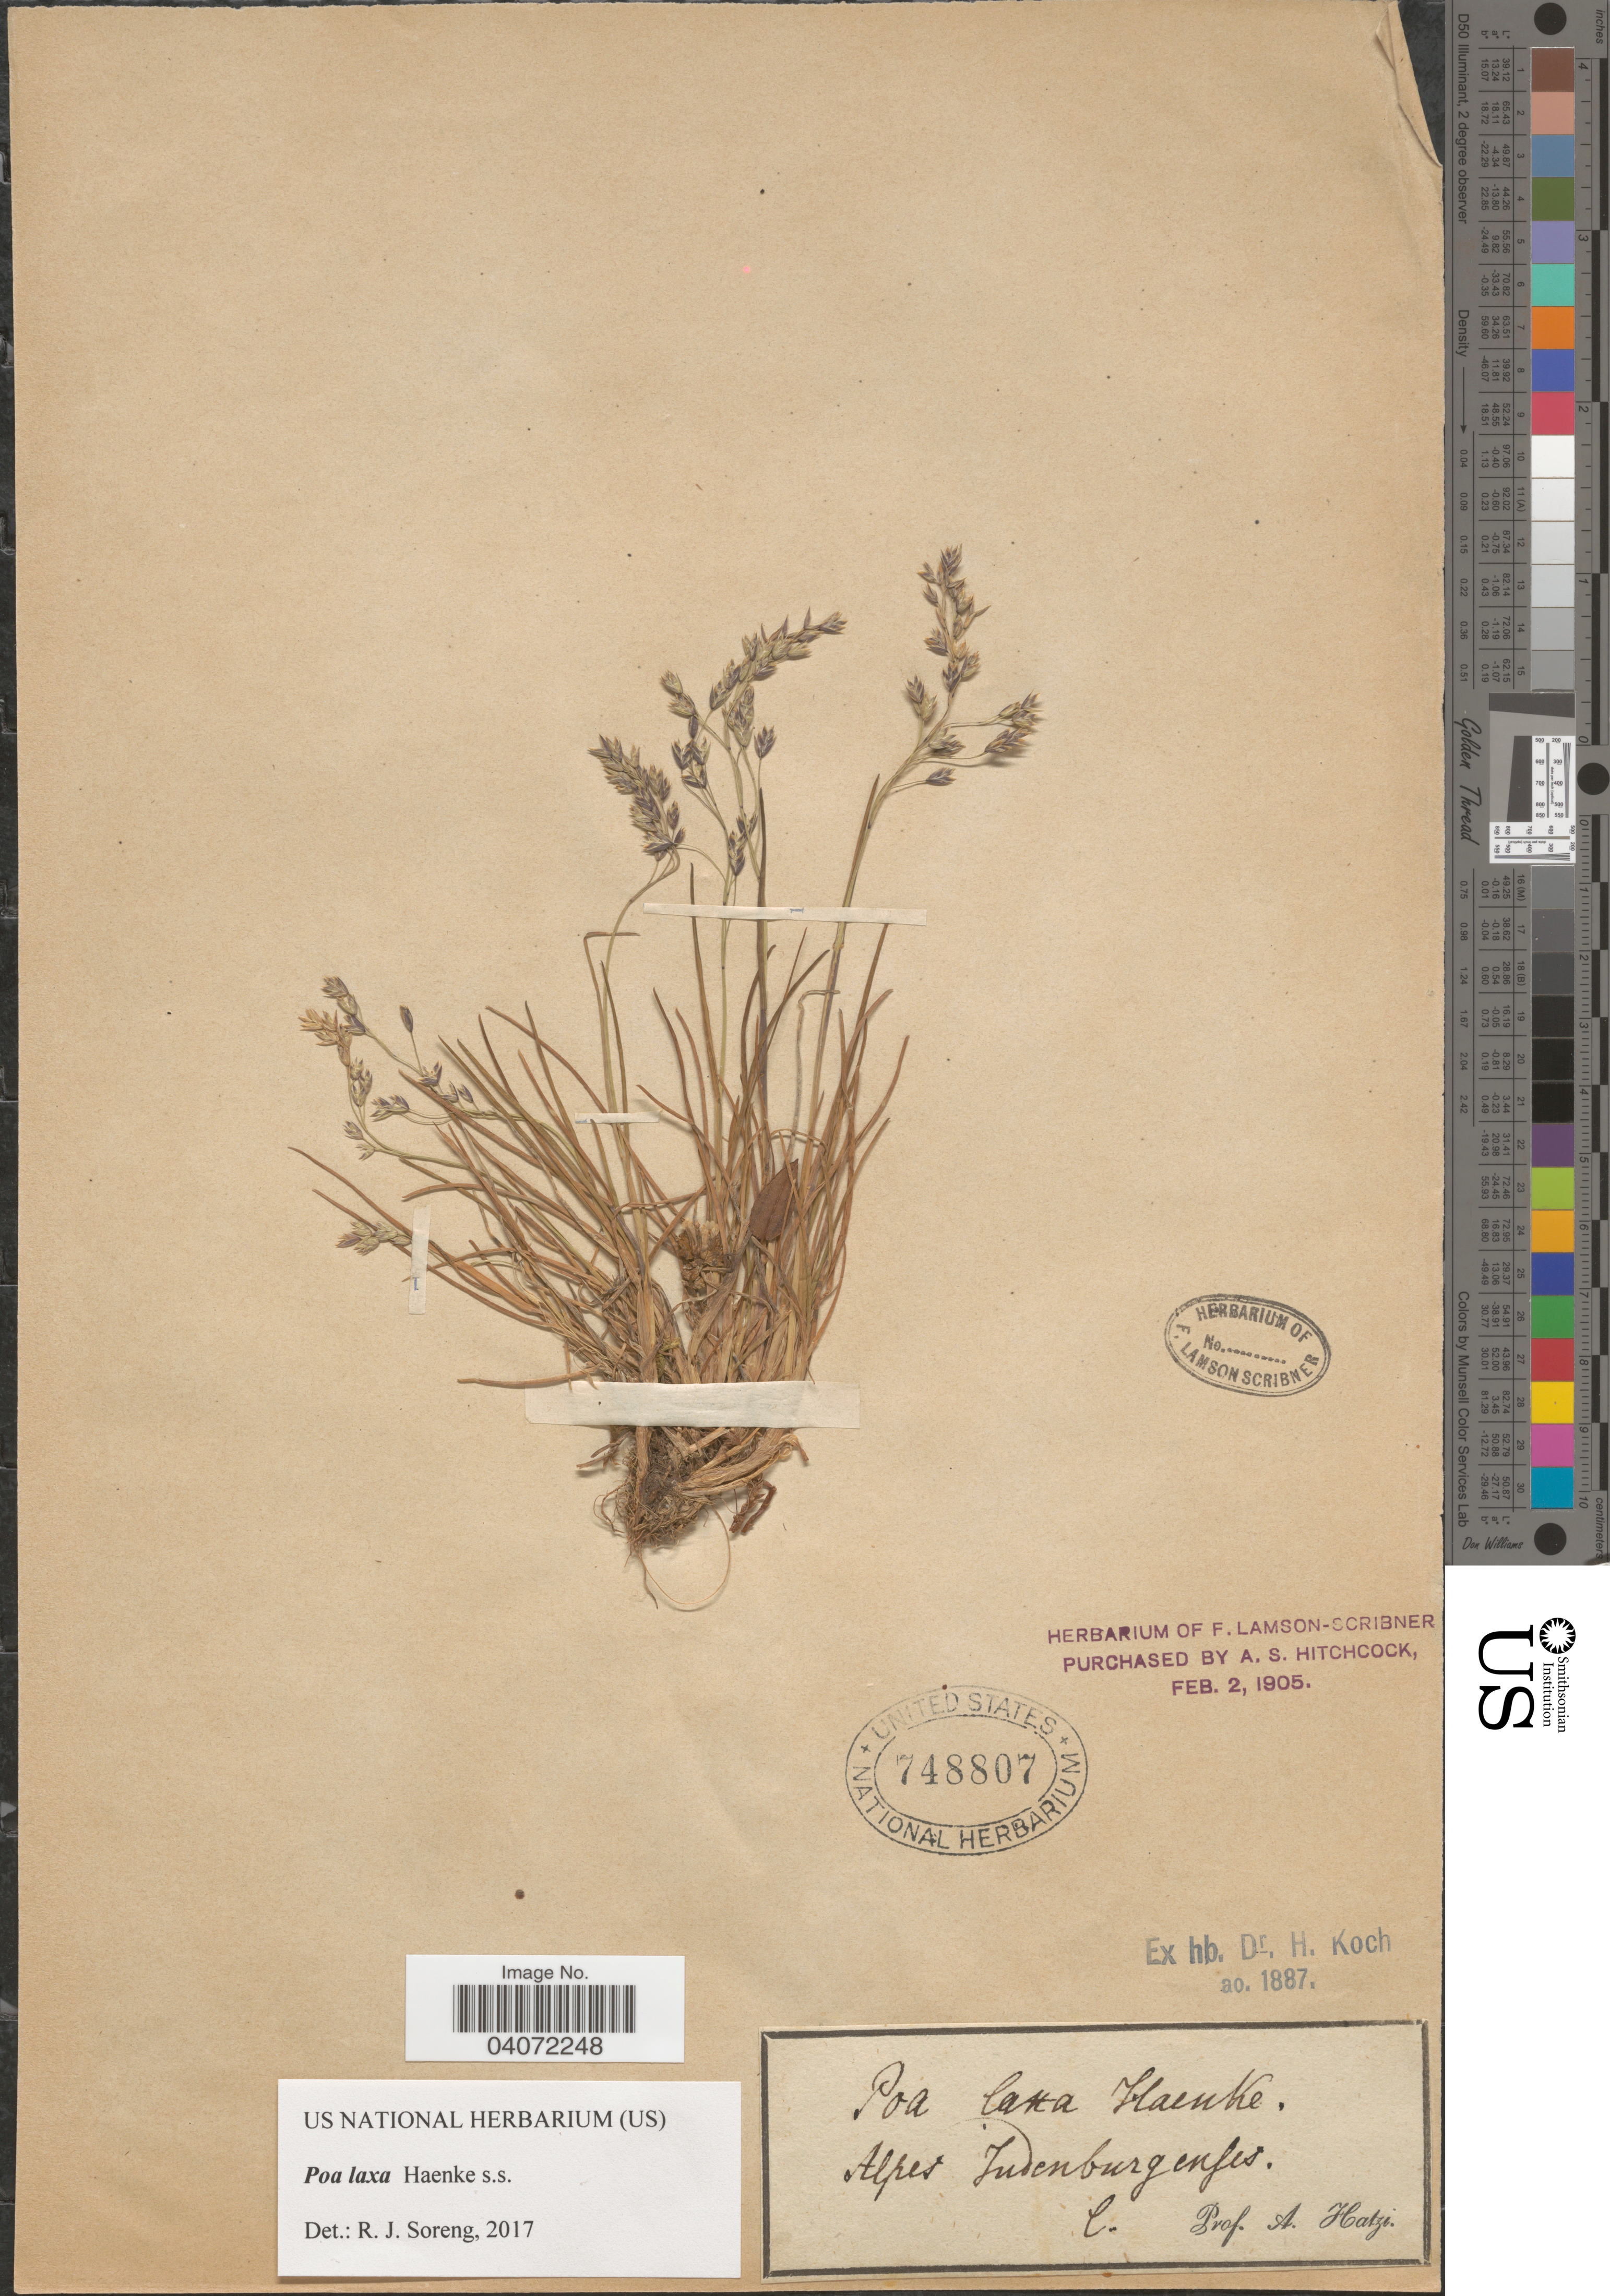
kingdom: Plantae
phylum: Tracheophyta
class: Liliopsida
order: Poales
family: Poaceae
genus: Poa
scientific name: Poa laxa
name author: Haenke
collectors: A. Hatzi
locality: Alpes Indenburgenses.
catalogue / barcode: US 748807